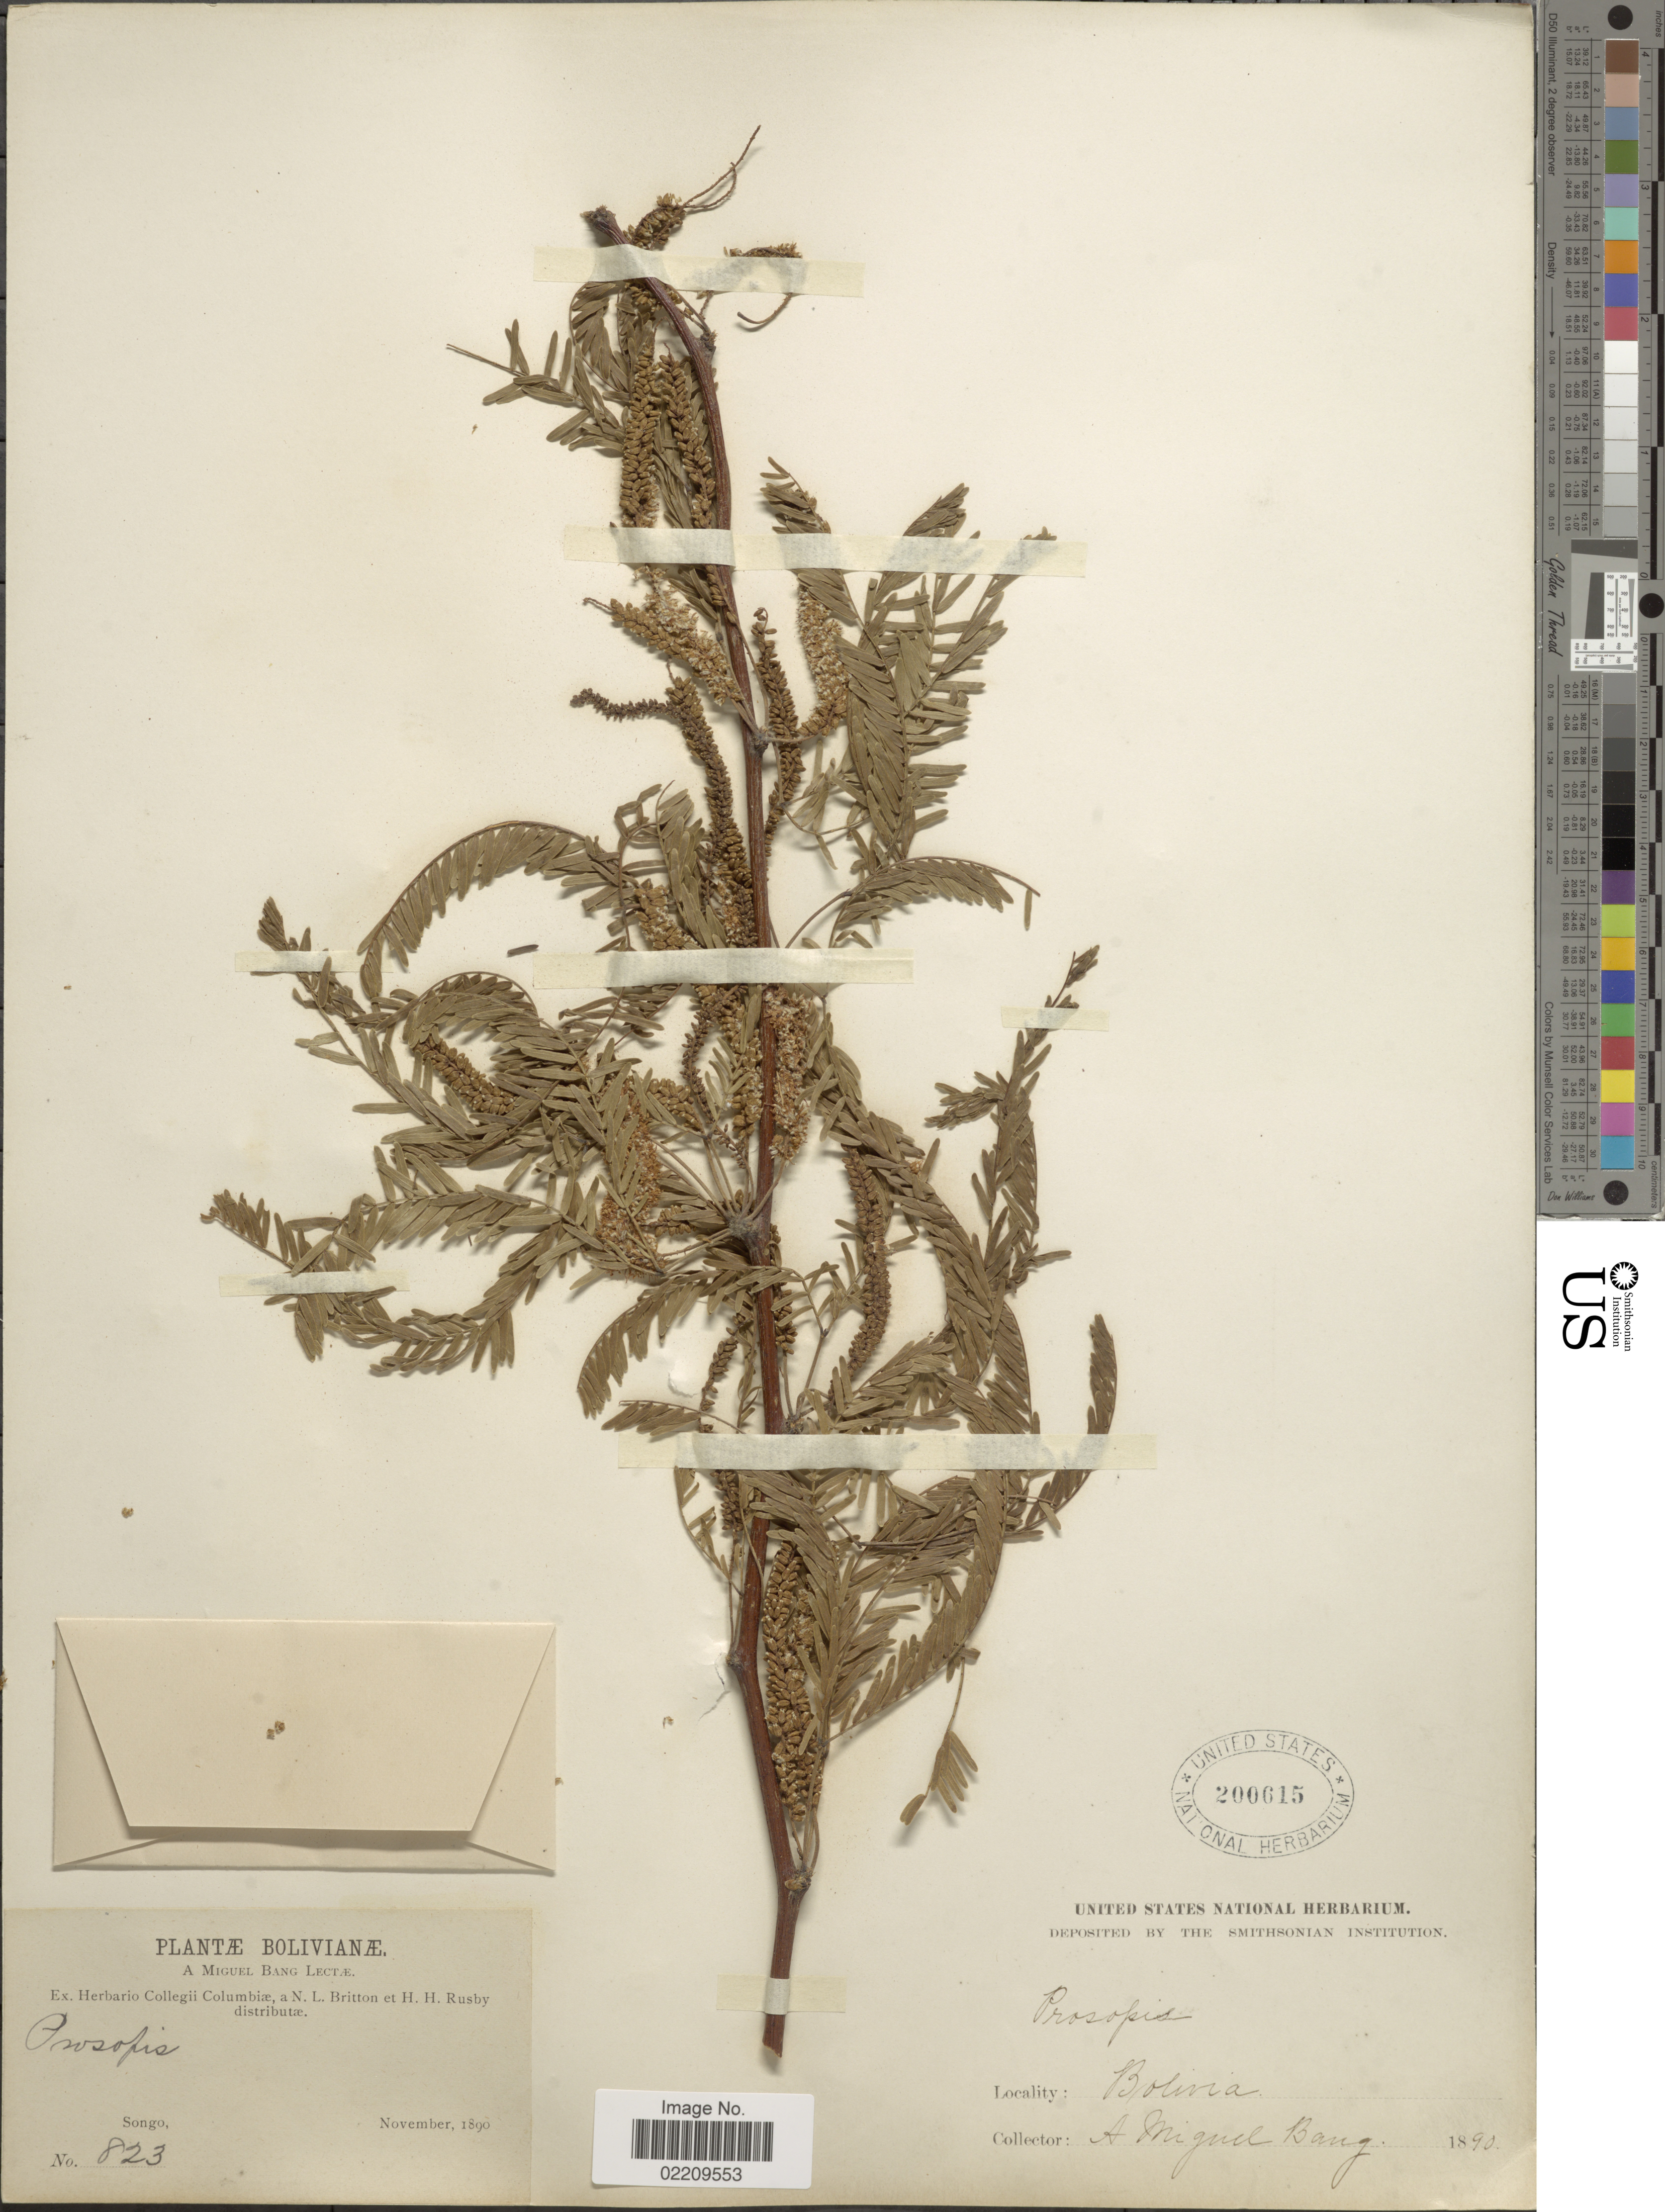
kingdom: Plantae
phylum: Tracheophyta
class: Magnoliopsida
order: Fabales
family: Fabaceae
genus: Neltuma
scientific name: Neltuma alba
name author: (Griseb.) C. E. Hughes & G.P. Lewis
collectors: M. Bang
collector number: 823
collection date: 1890-11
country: Bolivia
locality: Bolivianae. Songo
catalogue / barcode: US 200615